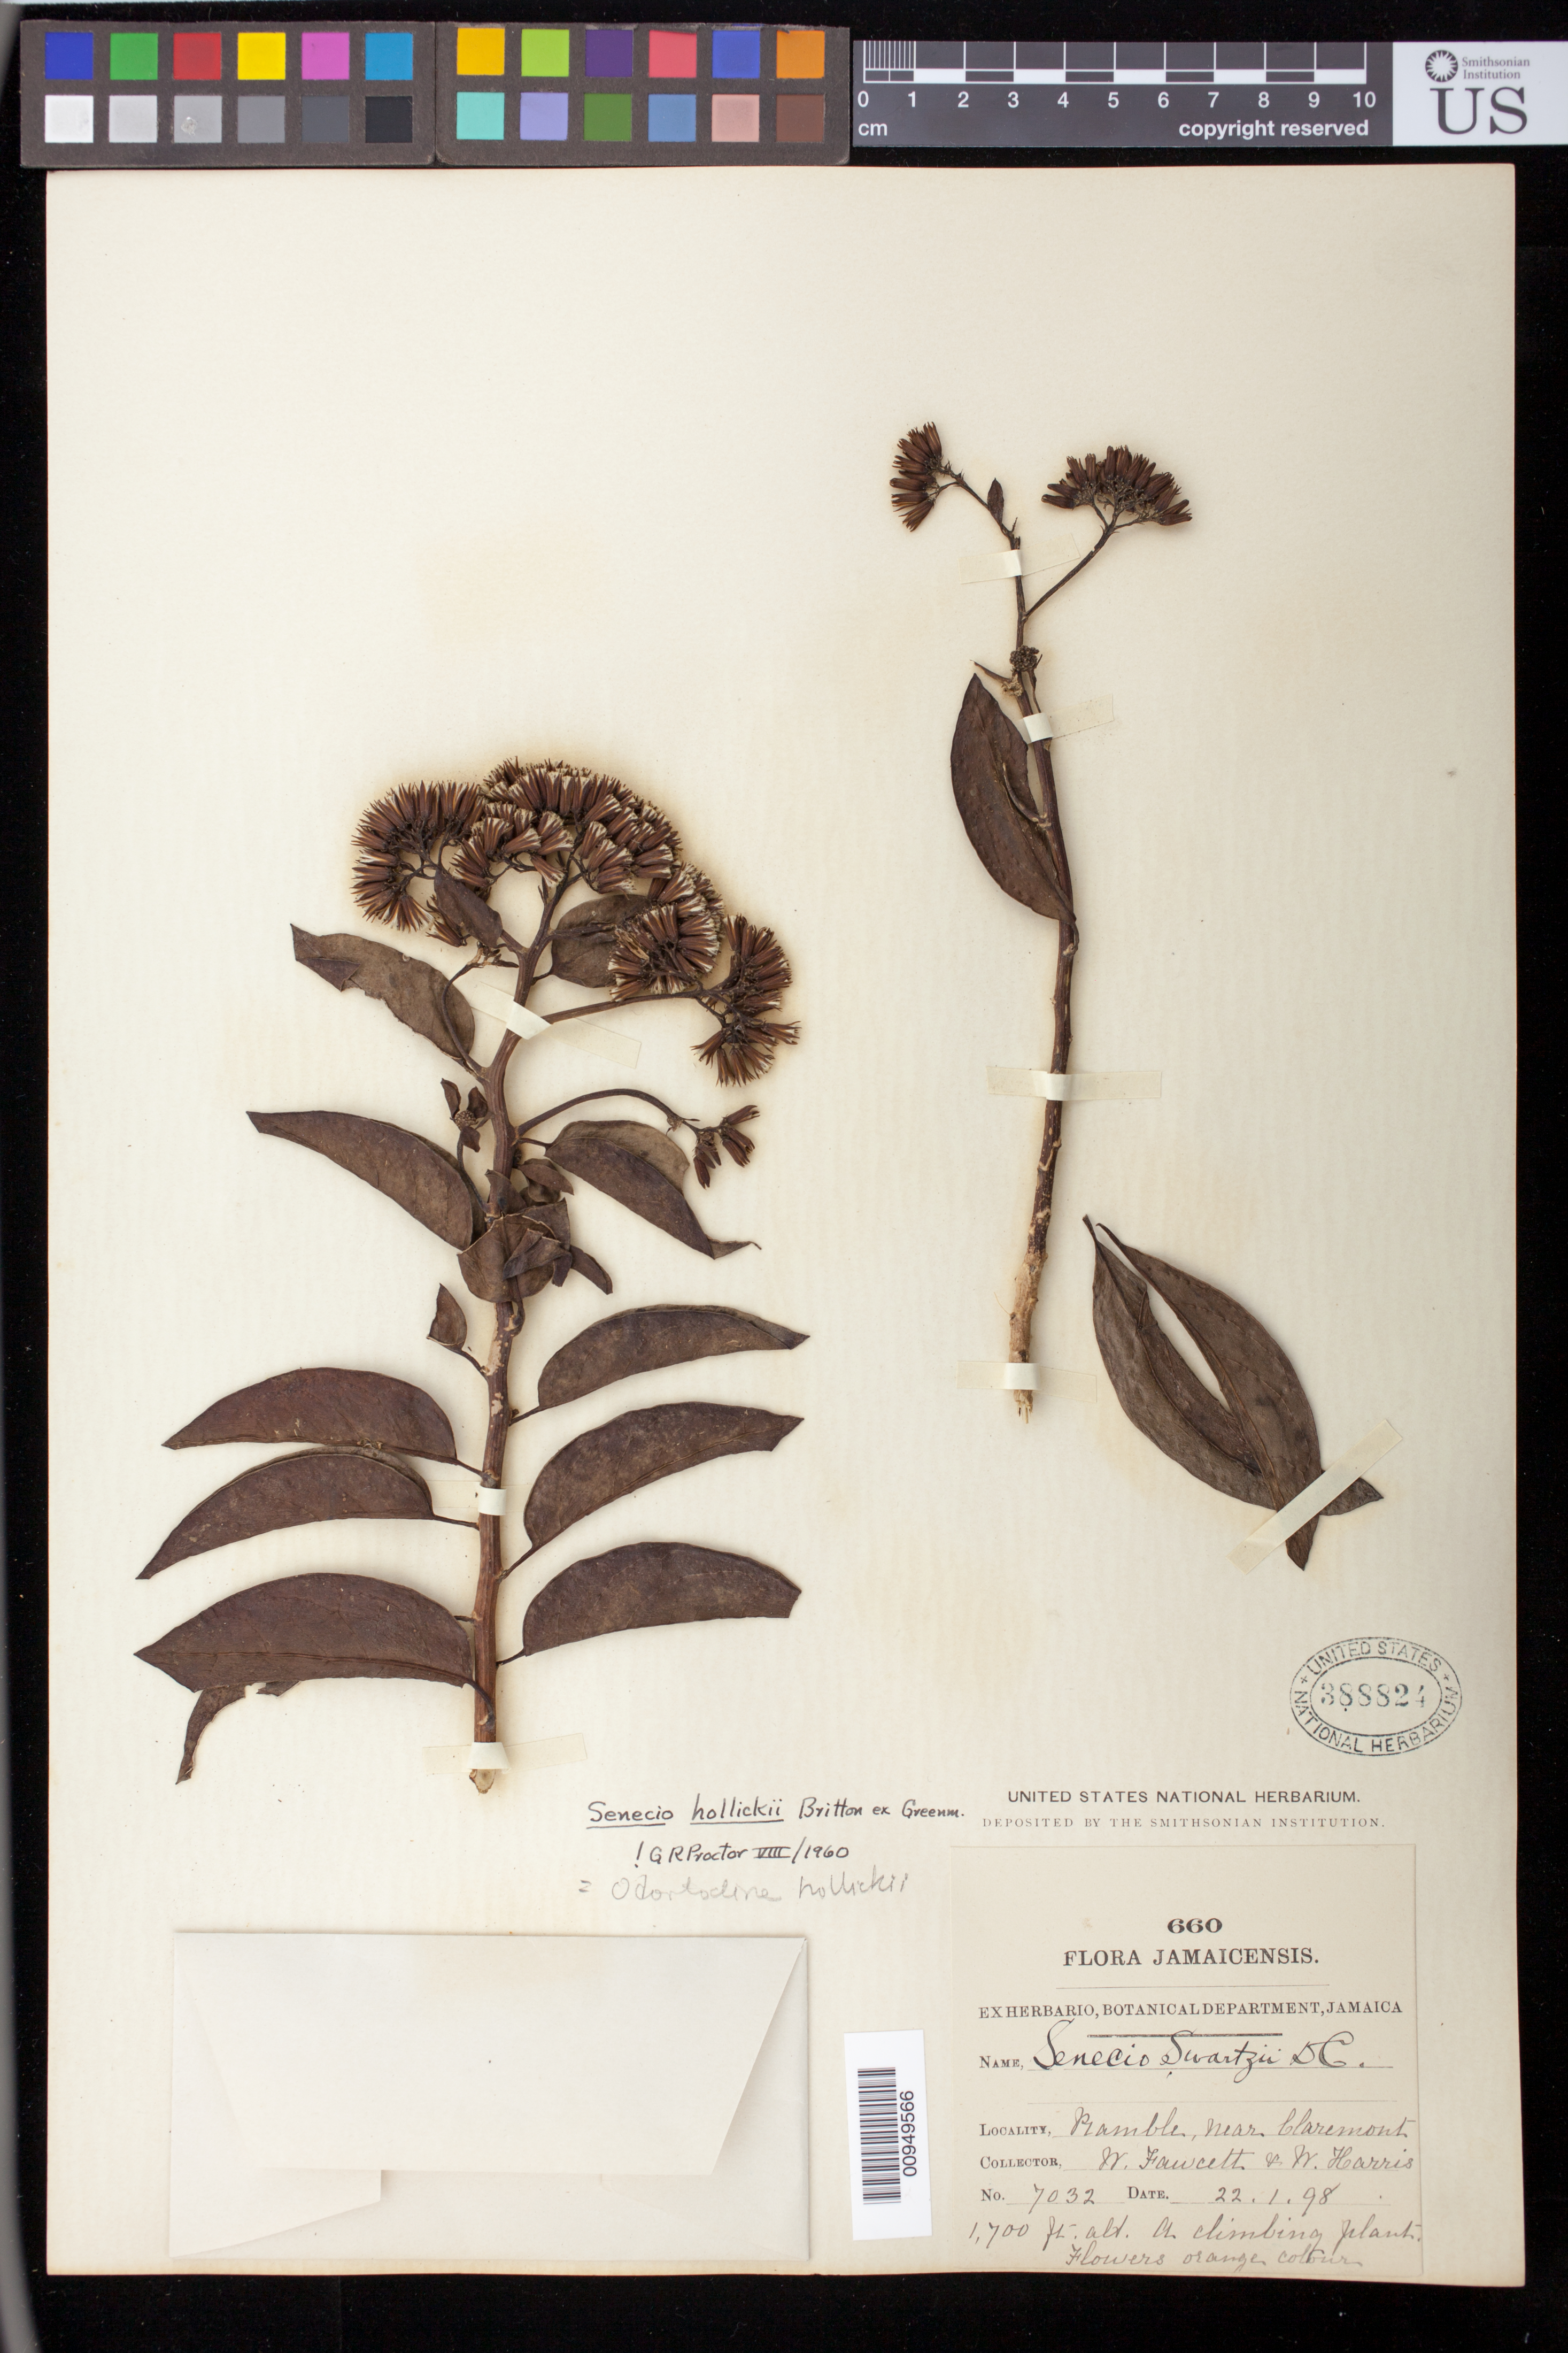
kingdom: Plantae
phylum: Tracheophyta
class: Magnoliopsida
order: Asterales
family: Asteraceae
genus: Odontocline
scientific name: Odontocline hollickii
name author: (Britton ex Greenm.) B. Nord.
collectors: W. Fawcett & W. Harris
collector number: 7032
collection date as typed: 22 Jan 1898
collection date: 1898-01-22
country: Jamaica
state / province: Saint Ann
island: Jamaica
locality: "Pramble," near Claremont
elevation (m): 518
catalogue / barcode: US 388824